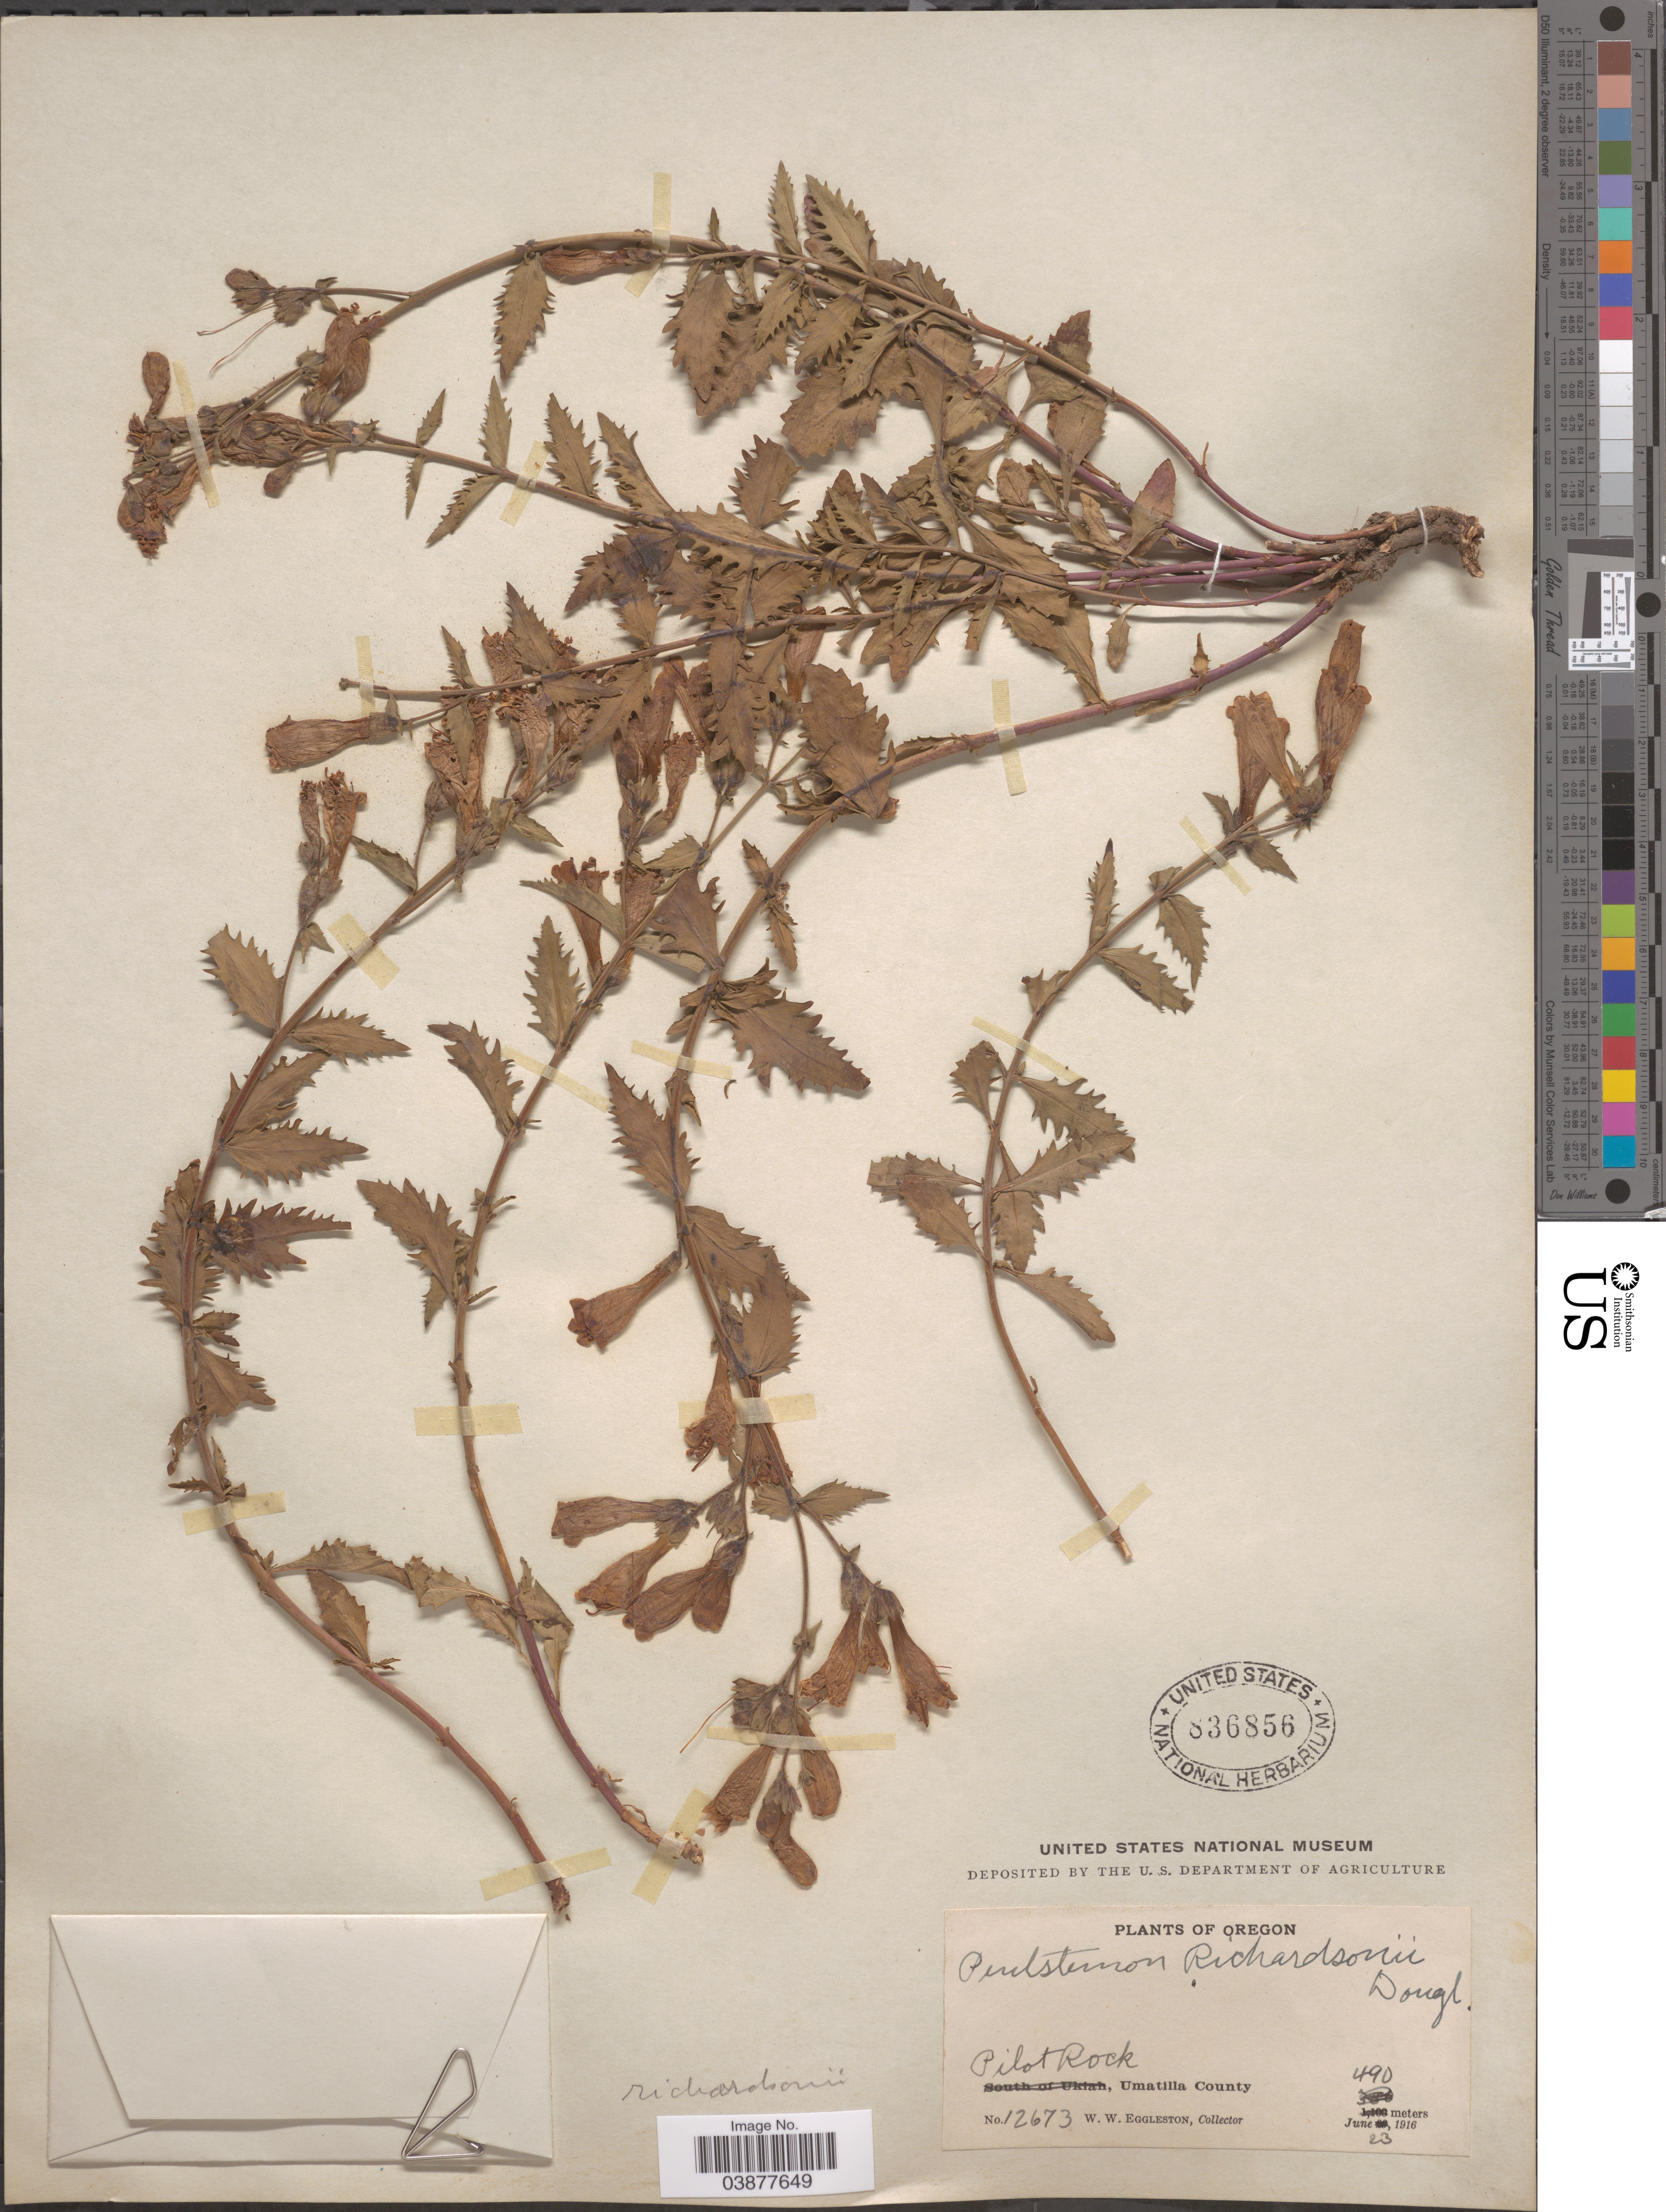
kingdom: Plantae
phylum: Tracheophyta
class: Magnoliopsida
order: Lamiales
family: Plantaginaceae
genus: Penstemon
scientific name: Penstemon richardsonii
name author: Douglas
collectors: W. W. Eggleston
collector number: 12673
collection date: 1916-06-23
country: United States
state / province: Oregon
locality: Pilot Rock, Umatilla County.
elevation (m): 490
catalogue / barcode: US 836856